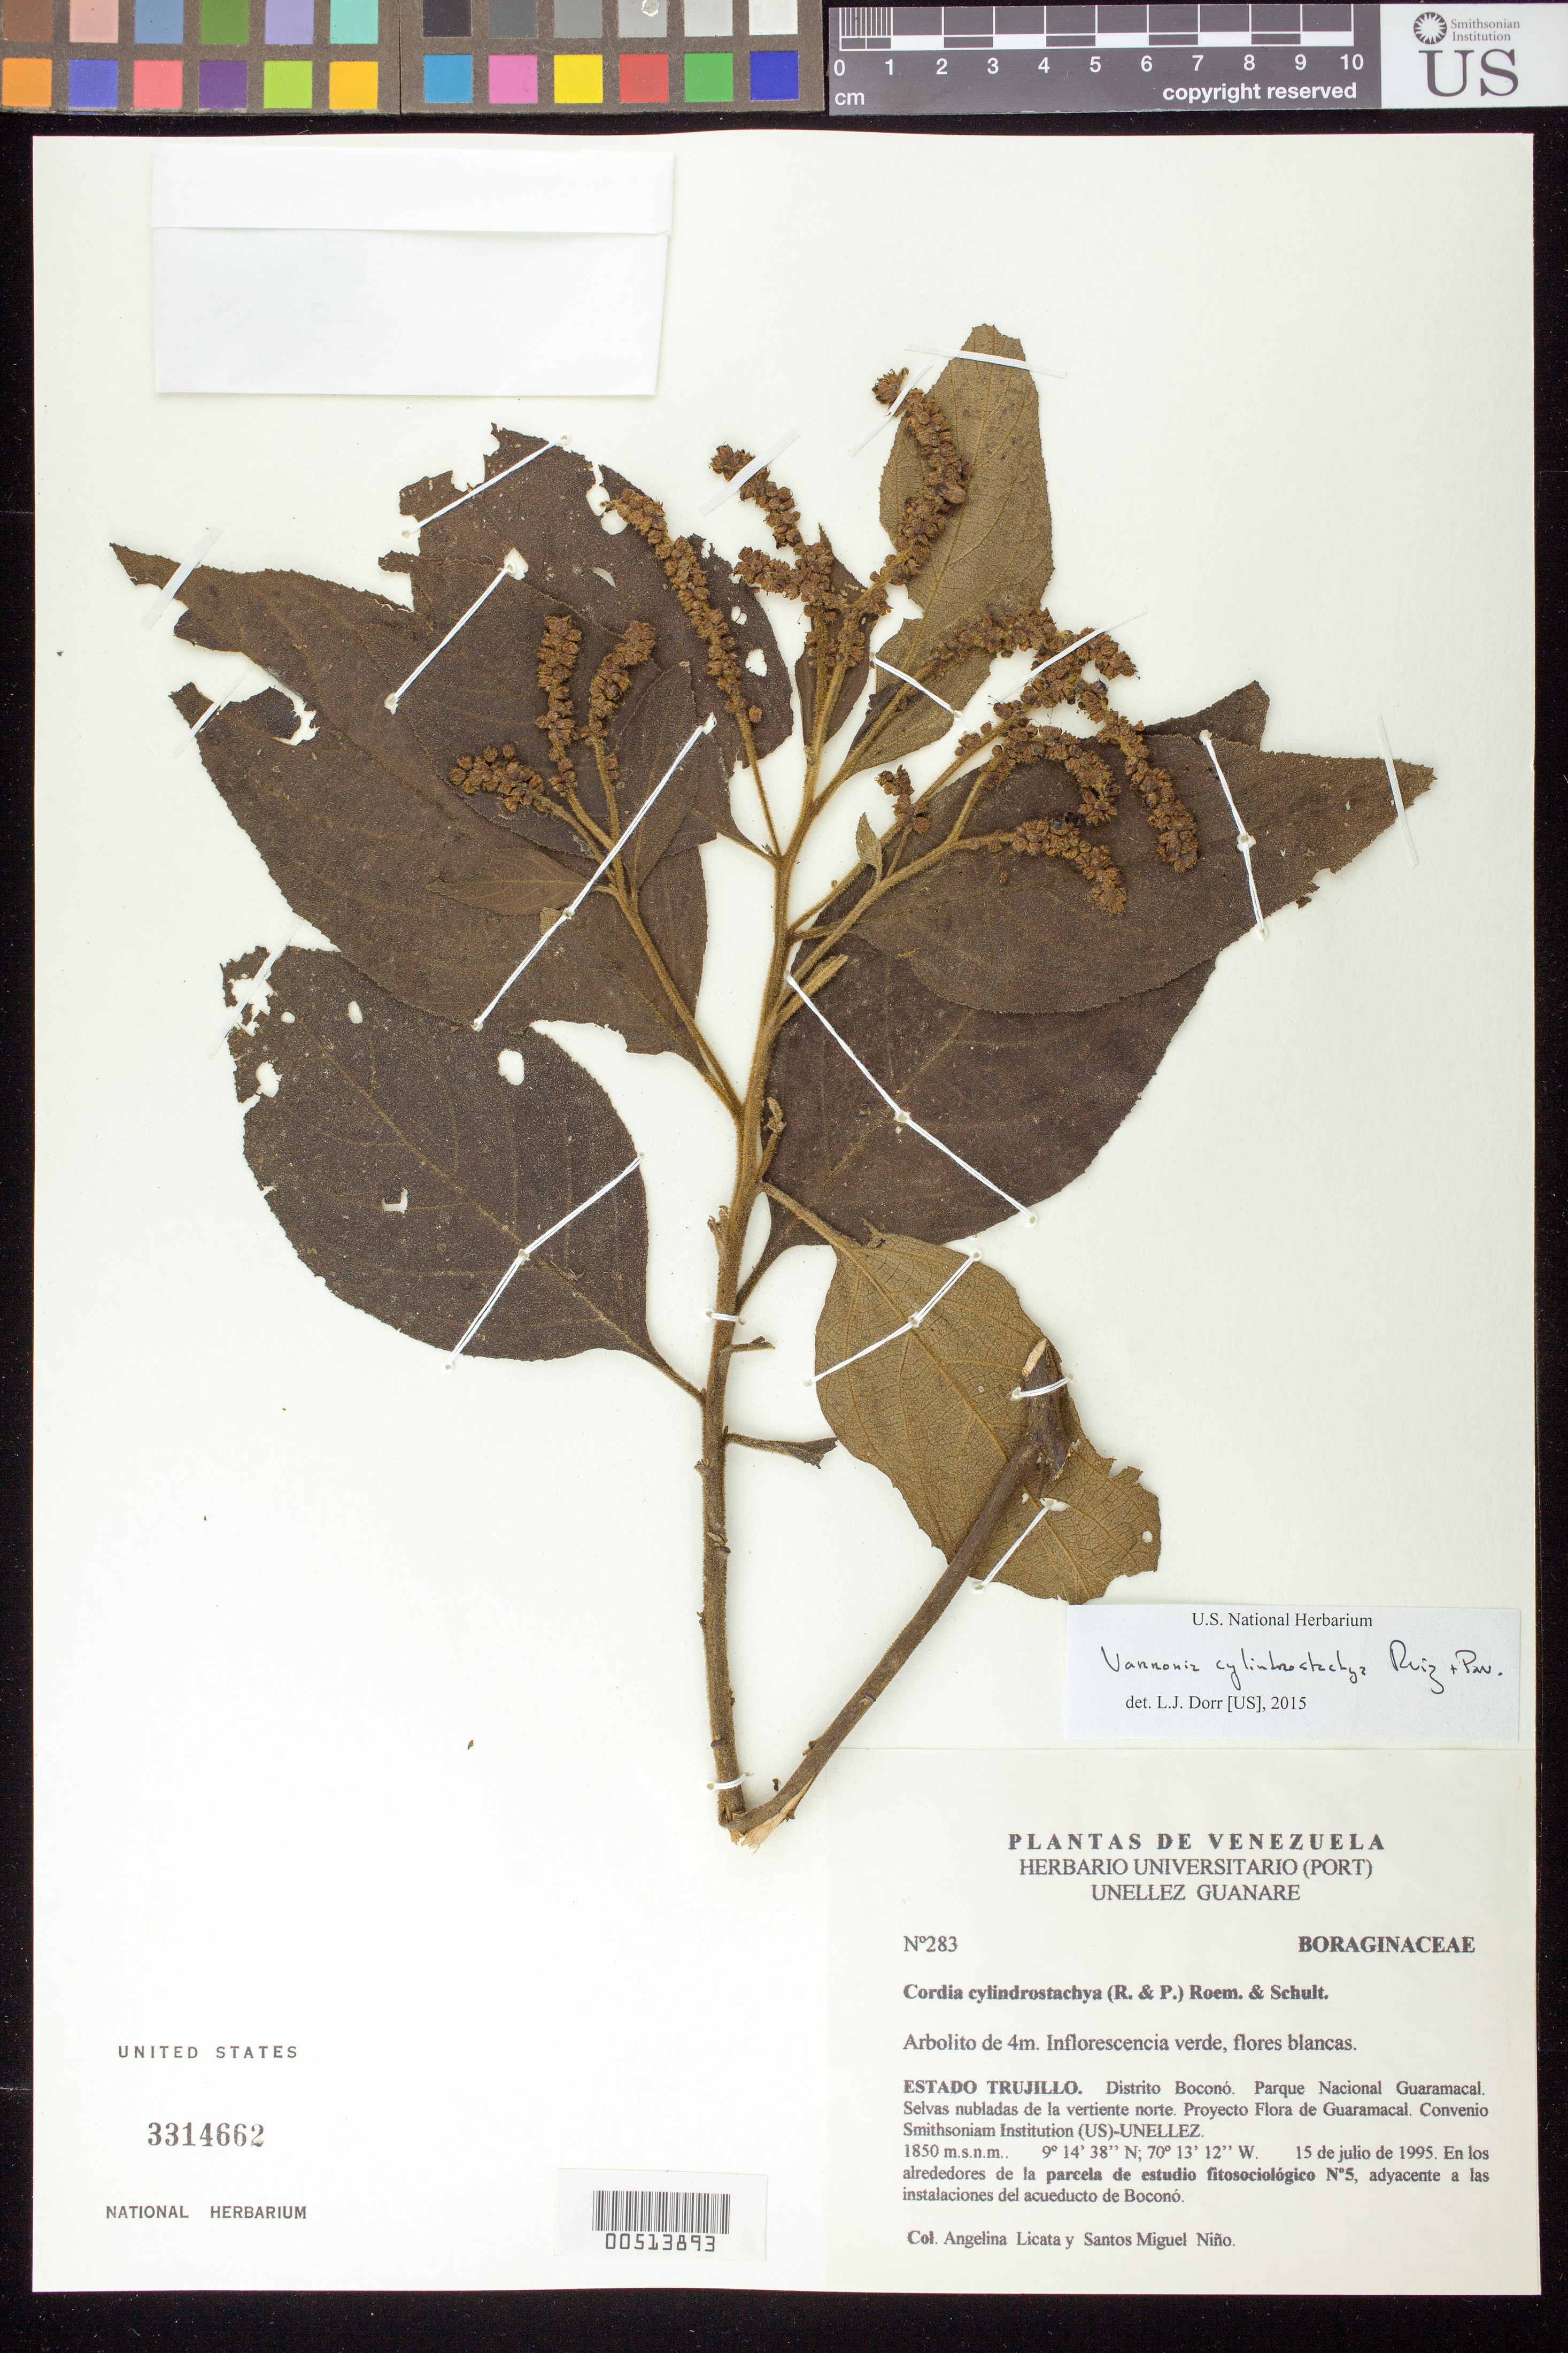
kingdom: Plantae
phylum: Tracheophyta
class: Magnoliopsida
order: Boraginales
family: Cordiaceae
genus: Varronia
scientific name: Varronia cylindrostachya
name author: Ruiz & Pav.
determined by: Dorr, L. J., (BOT), Smithsonian Institution - National Museum of Natural History (UNITED STATES)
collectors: A. Licata & S. M. Niño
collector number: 283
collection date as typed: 15 Jul 1995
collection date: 1995-07-15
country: Venezuela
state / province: Trujillo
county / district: Boconó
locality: Parque Nacional Guaramacal, vertiente N, adyacente a las instalaciones del acueducto de Boconó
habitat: Selva nubladas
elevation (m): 1850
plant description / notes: NY, PORT, US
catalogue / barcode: US 3314662